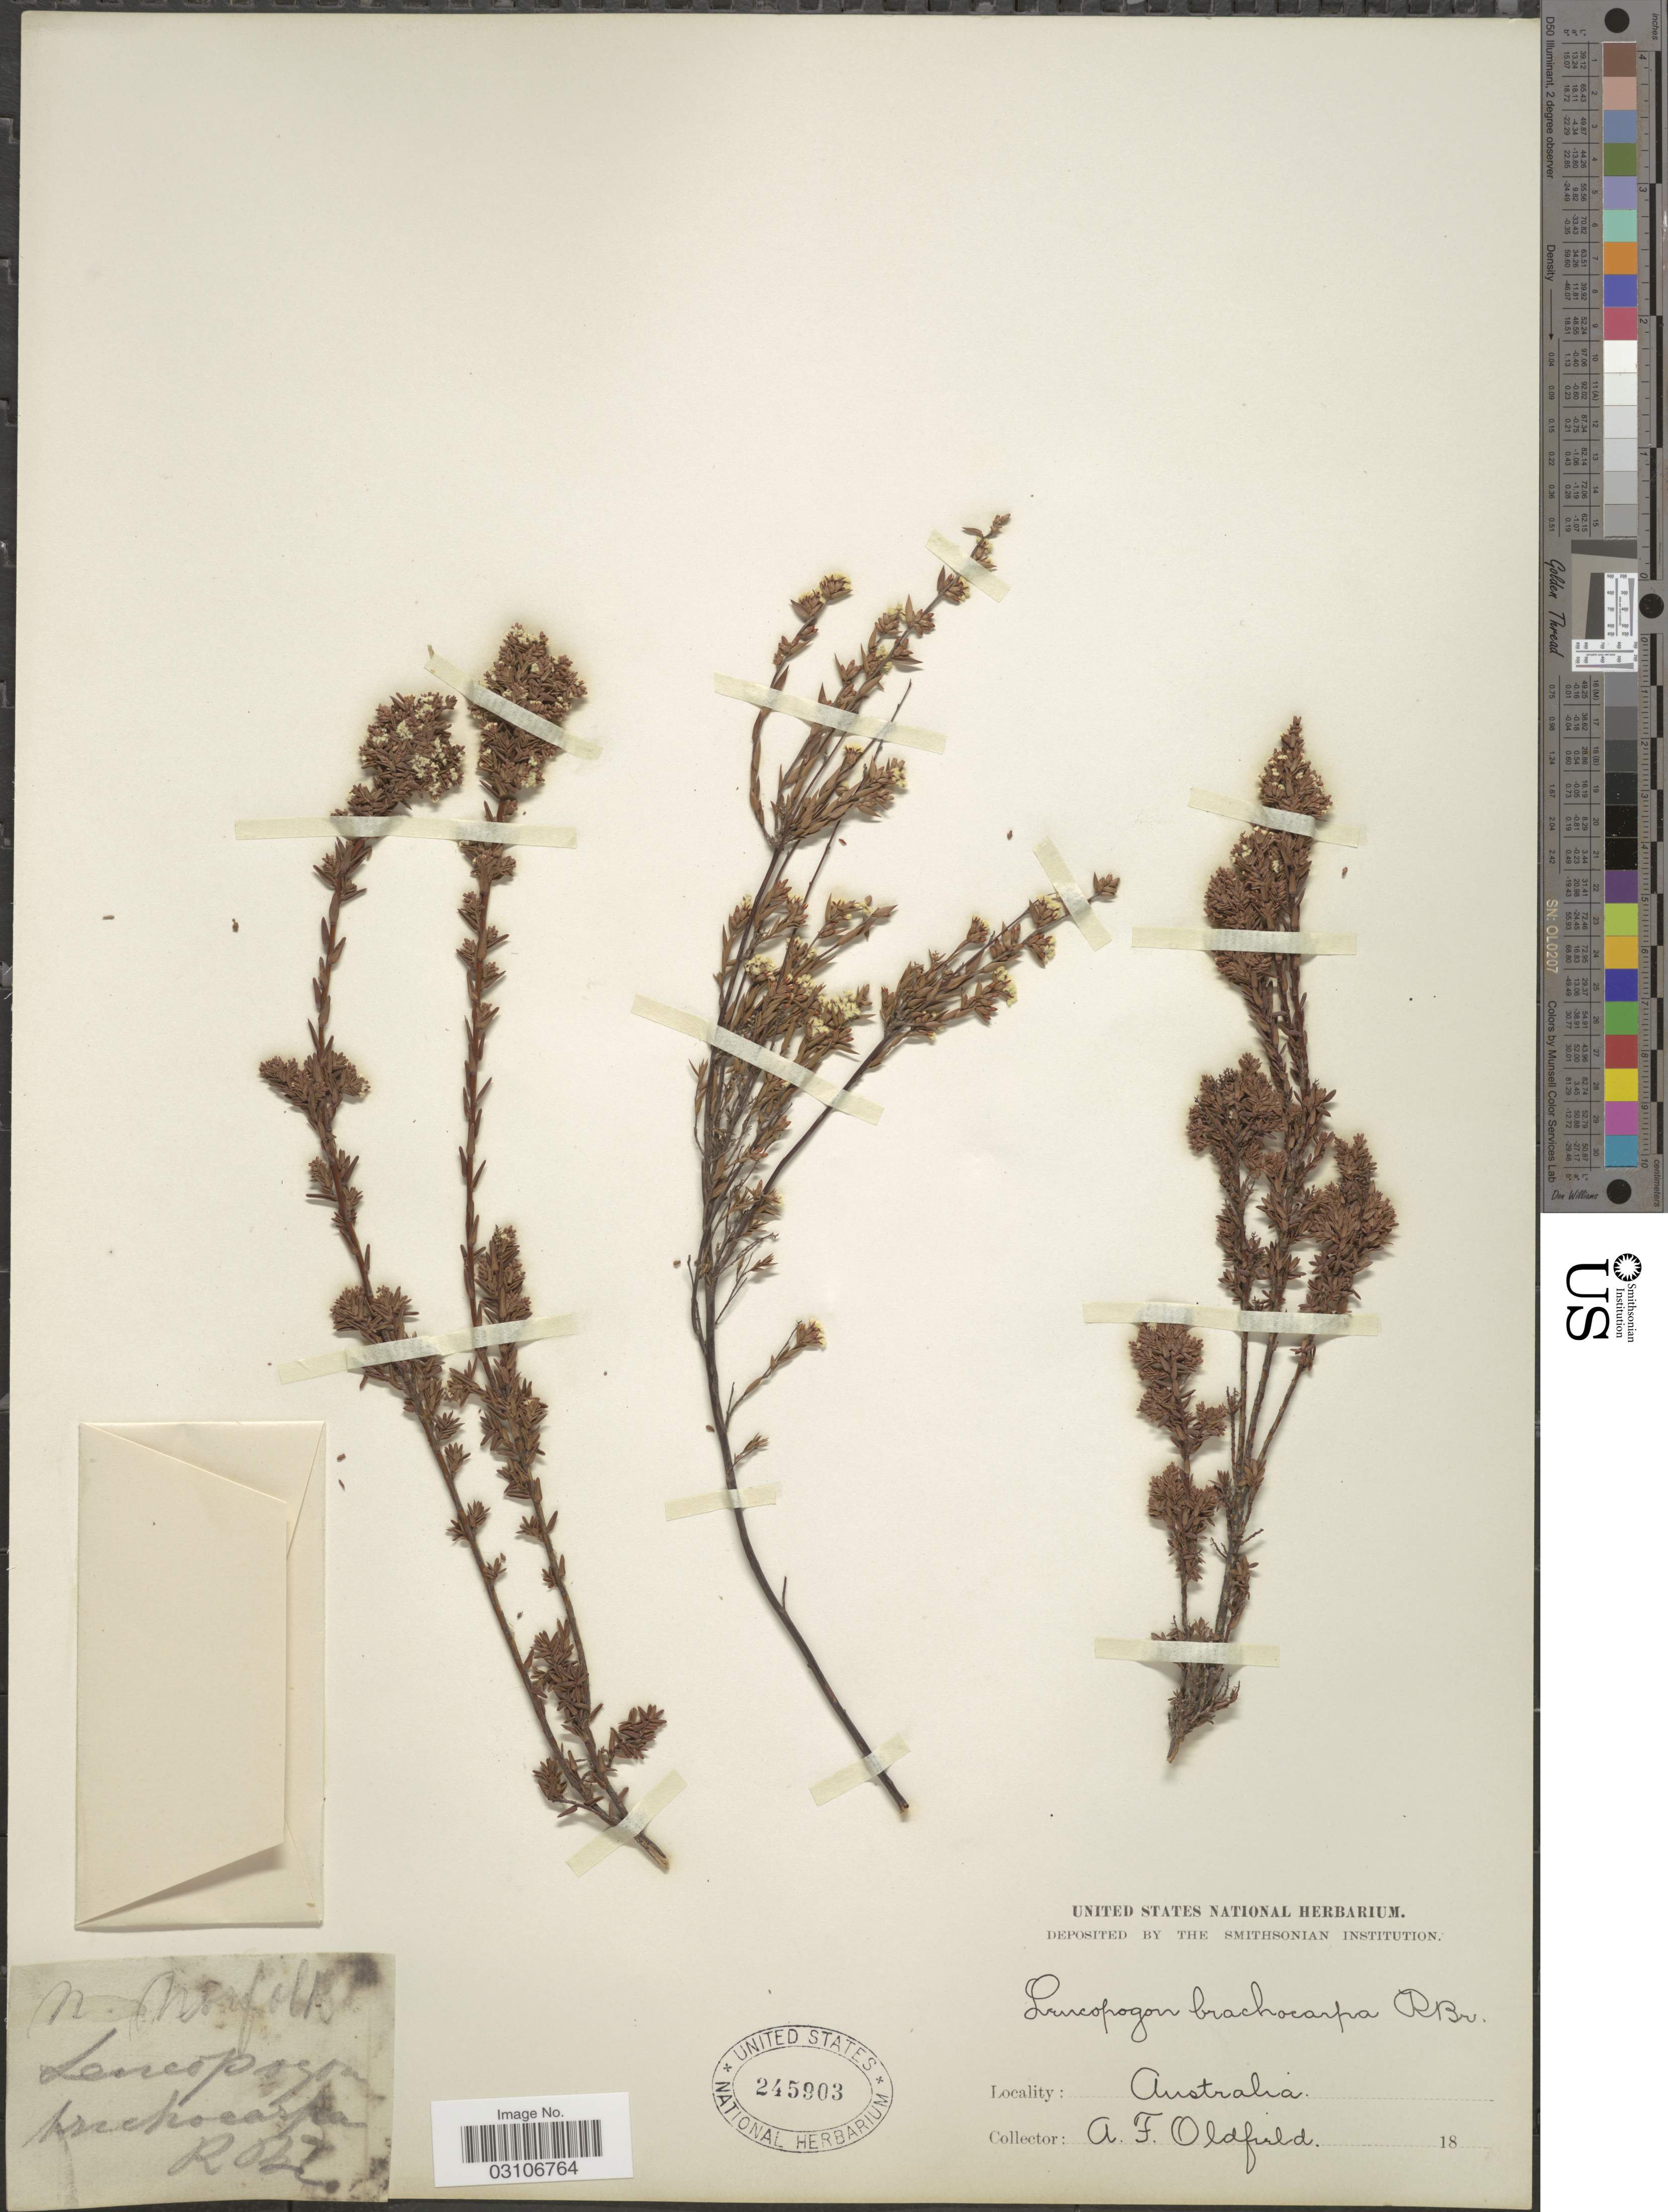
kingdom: Plantae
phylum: Tracheophyta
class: Magnoliopsida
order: Ericales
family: Ericaceae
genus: Leucopogon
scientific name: Leucopogon trichocarpus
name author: R. Br.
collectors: A. Oldfield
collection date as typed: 18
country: Australia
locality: N. Norfolk.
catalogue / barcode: US 245903